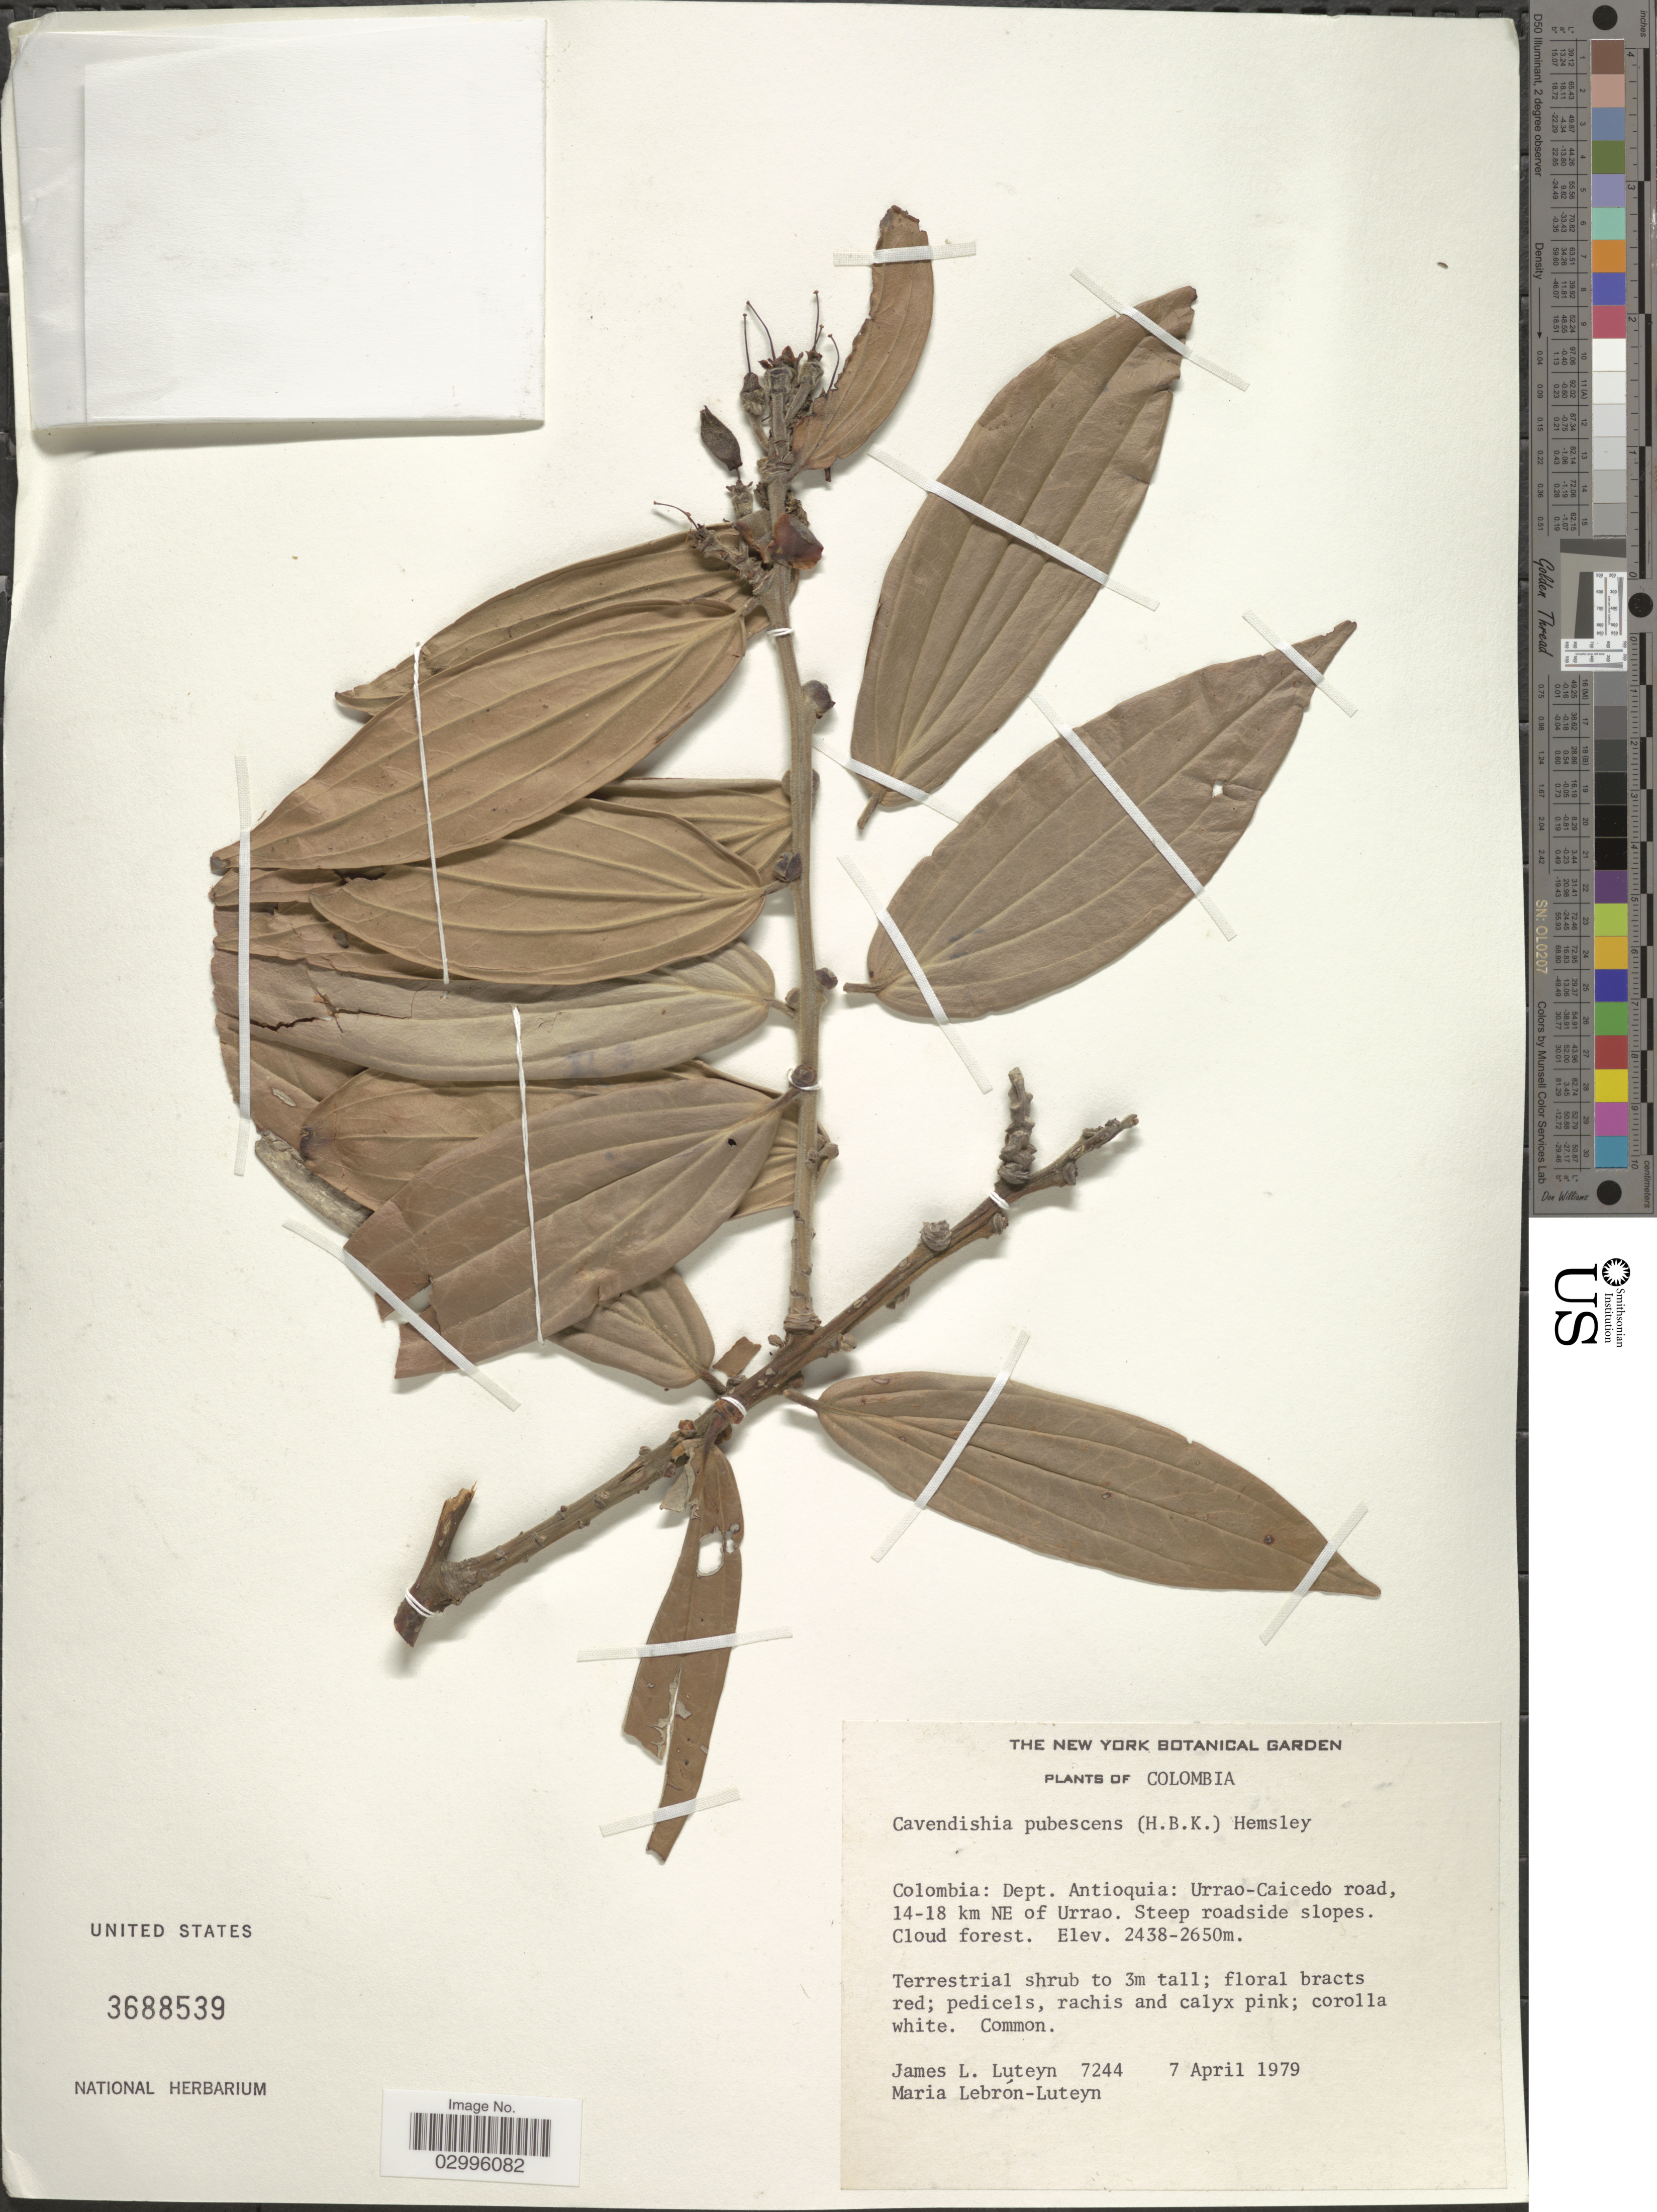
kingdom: Plantae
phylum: Tracheophyta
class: Magnoliopsida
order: Ericales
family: Ericaceae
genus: Cavendishia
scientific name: Cavendishia pubescens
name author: (Kunth) Hemsl.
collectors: J. L. Luteyn & M. L. Lebrón-Luteyn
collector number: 7244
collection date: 1979-04-07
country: Colombia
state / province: Antioquia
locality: Dept. Antioquia: Urrao-Caicedo road, 14-18 km NE of Urrao.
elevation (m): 2438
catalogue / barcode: US 3688539